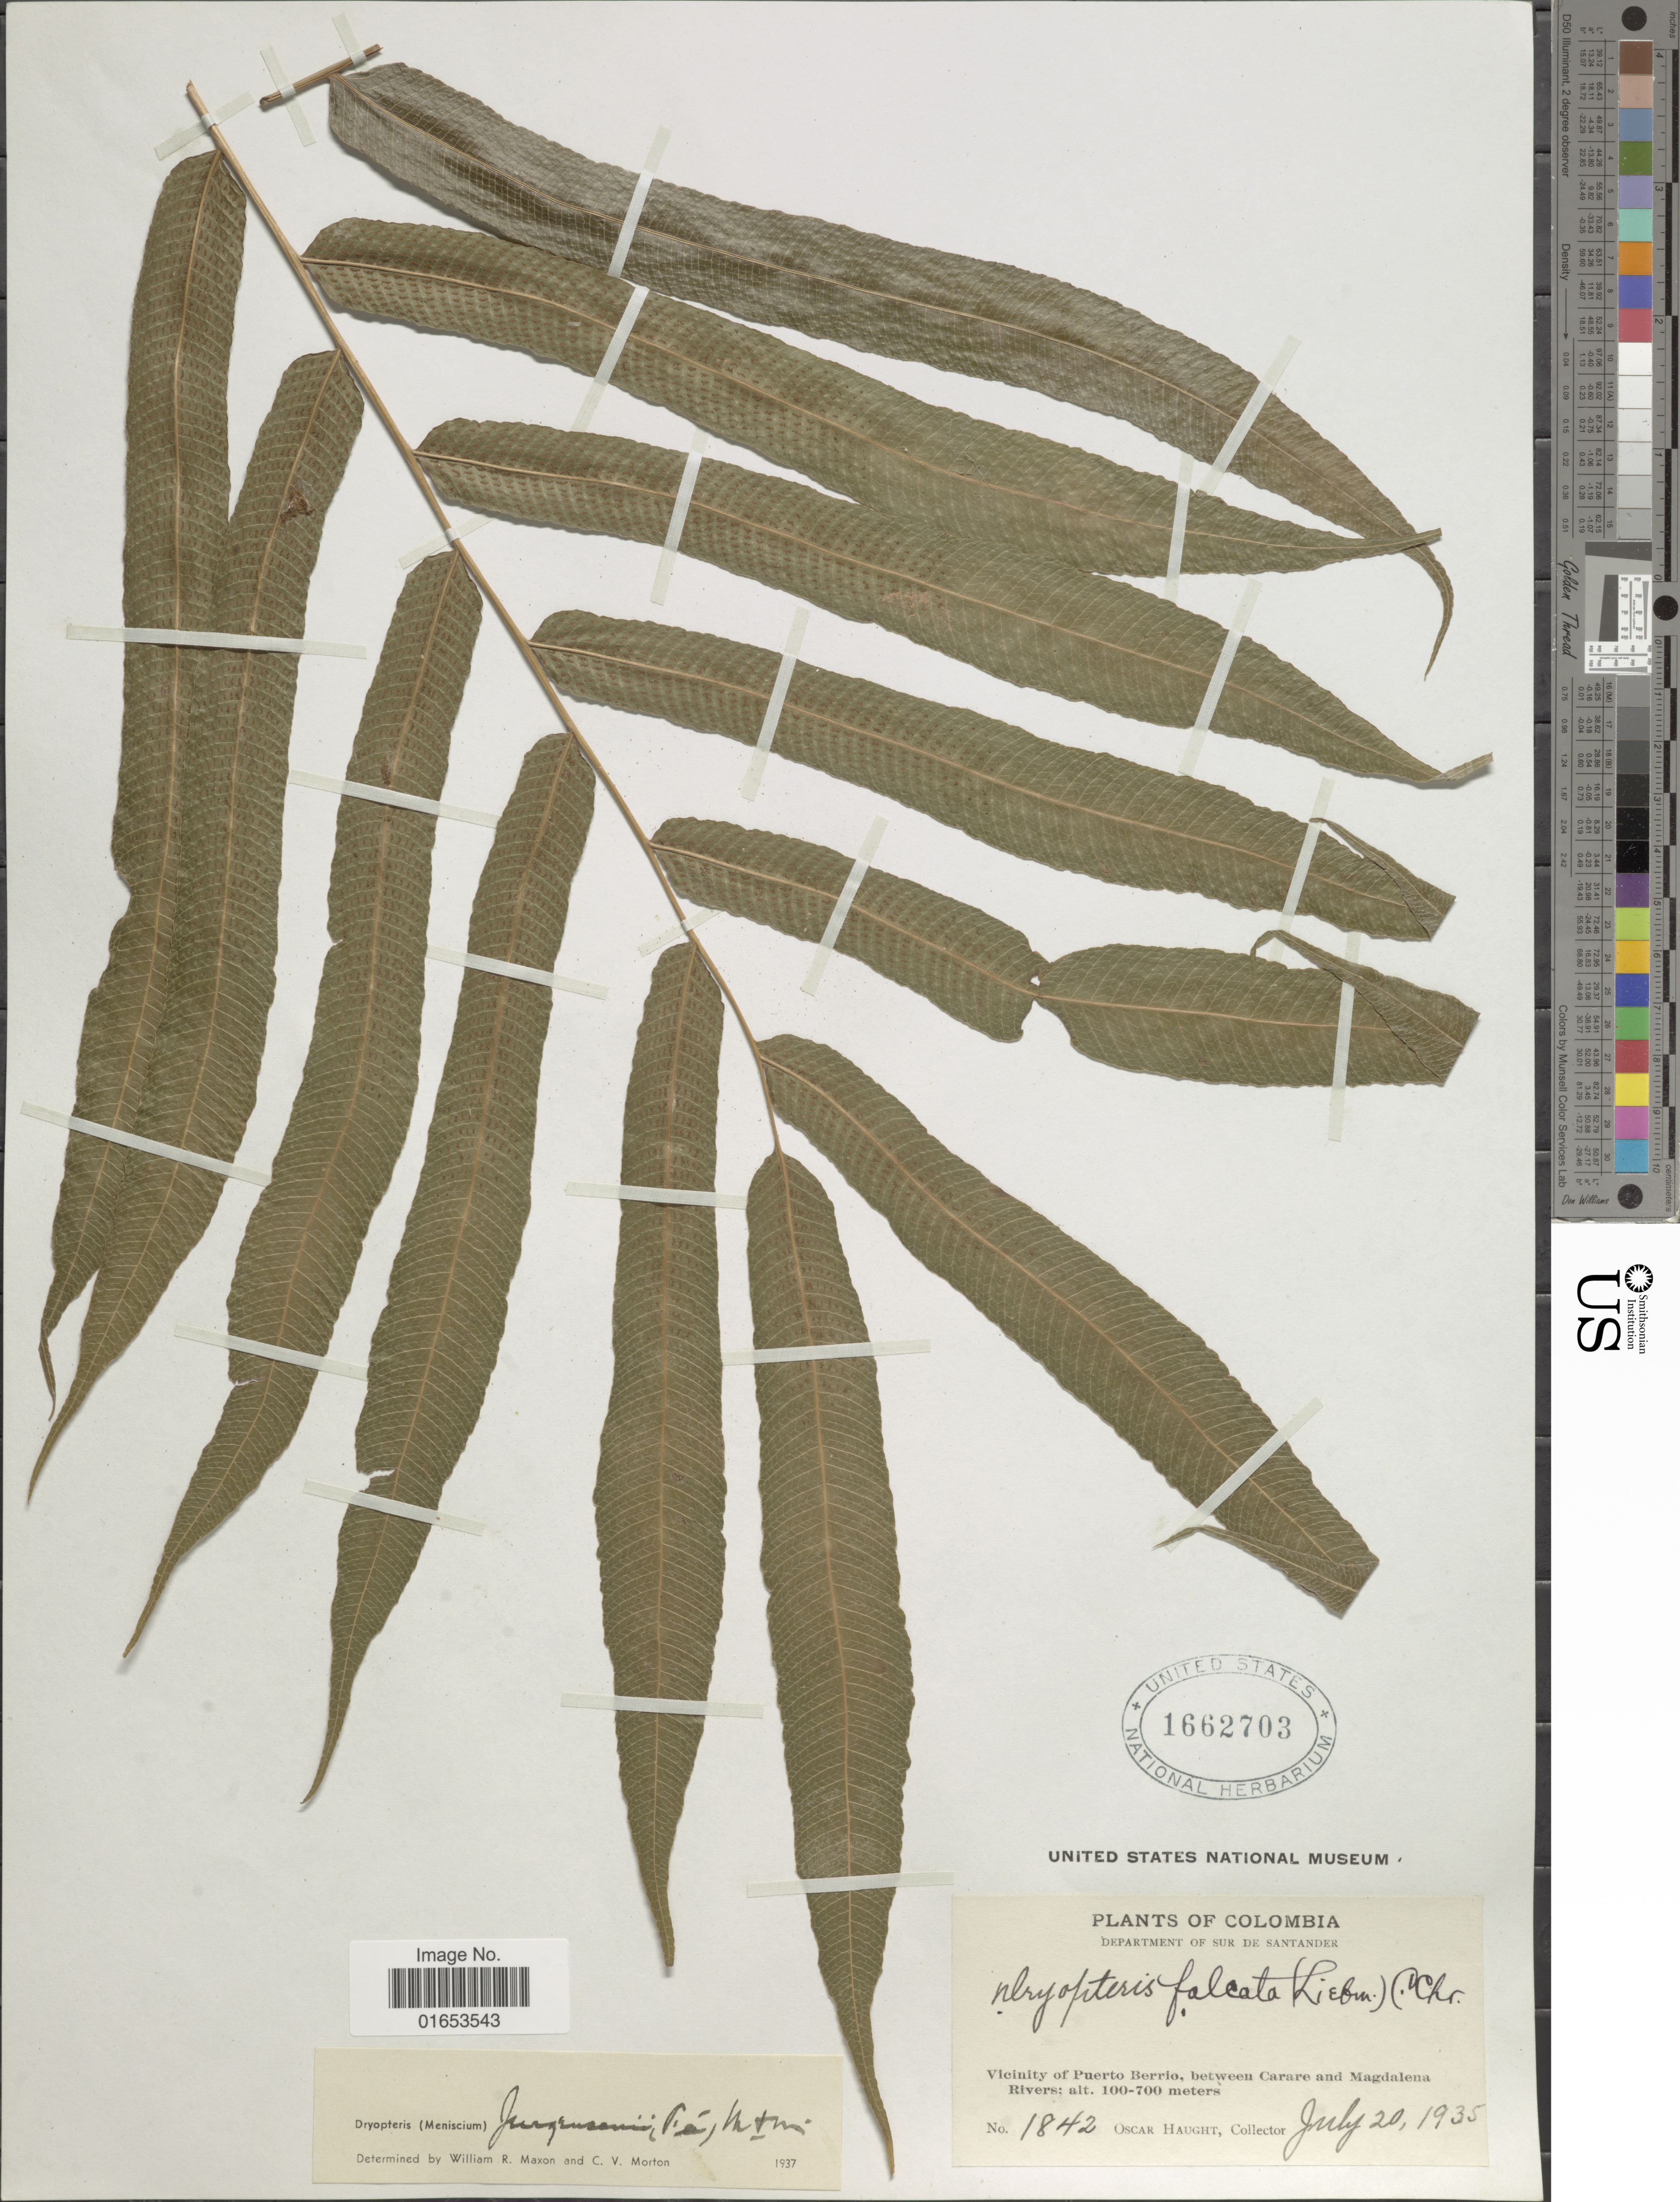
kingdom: Plantae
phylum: Tracheophyta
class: Polypodiopsida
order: Polypodiales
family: Thelypteridaceae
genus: Meniscium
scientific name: Meniscium falcatum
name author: Liebm.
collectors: O. Haught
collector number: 1842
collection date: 1935-07-20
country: Colombia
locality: Department Sur de Santander. Vicinity of Puerto Berrio, between Carare and Magdalena Rivers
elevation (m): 100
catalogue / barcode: US 1662703